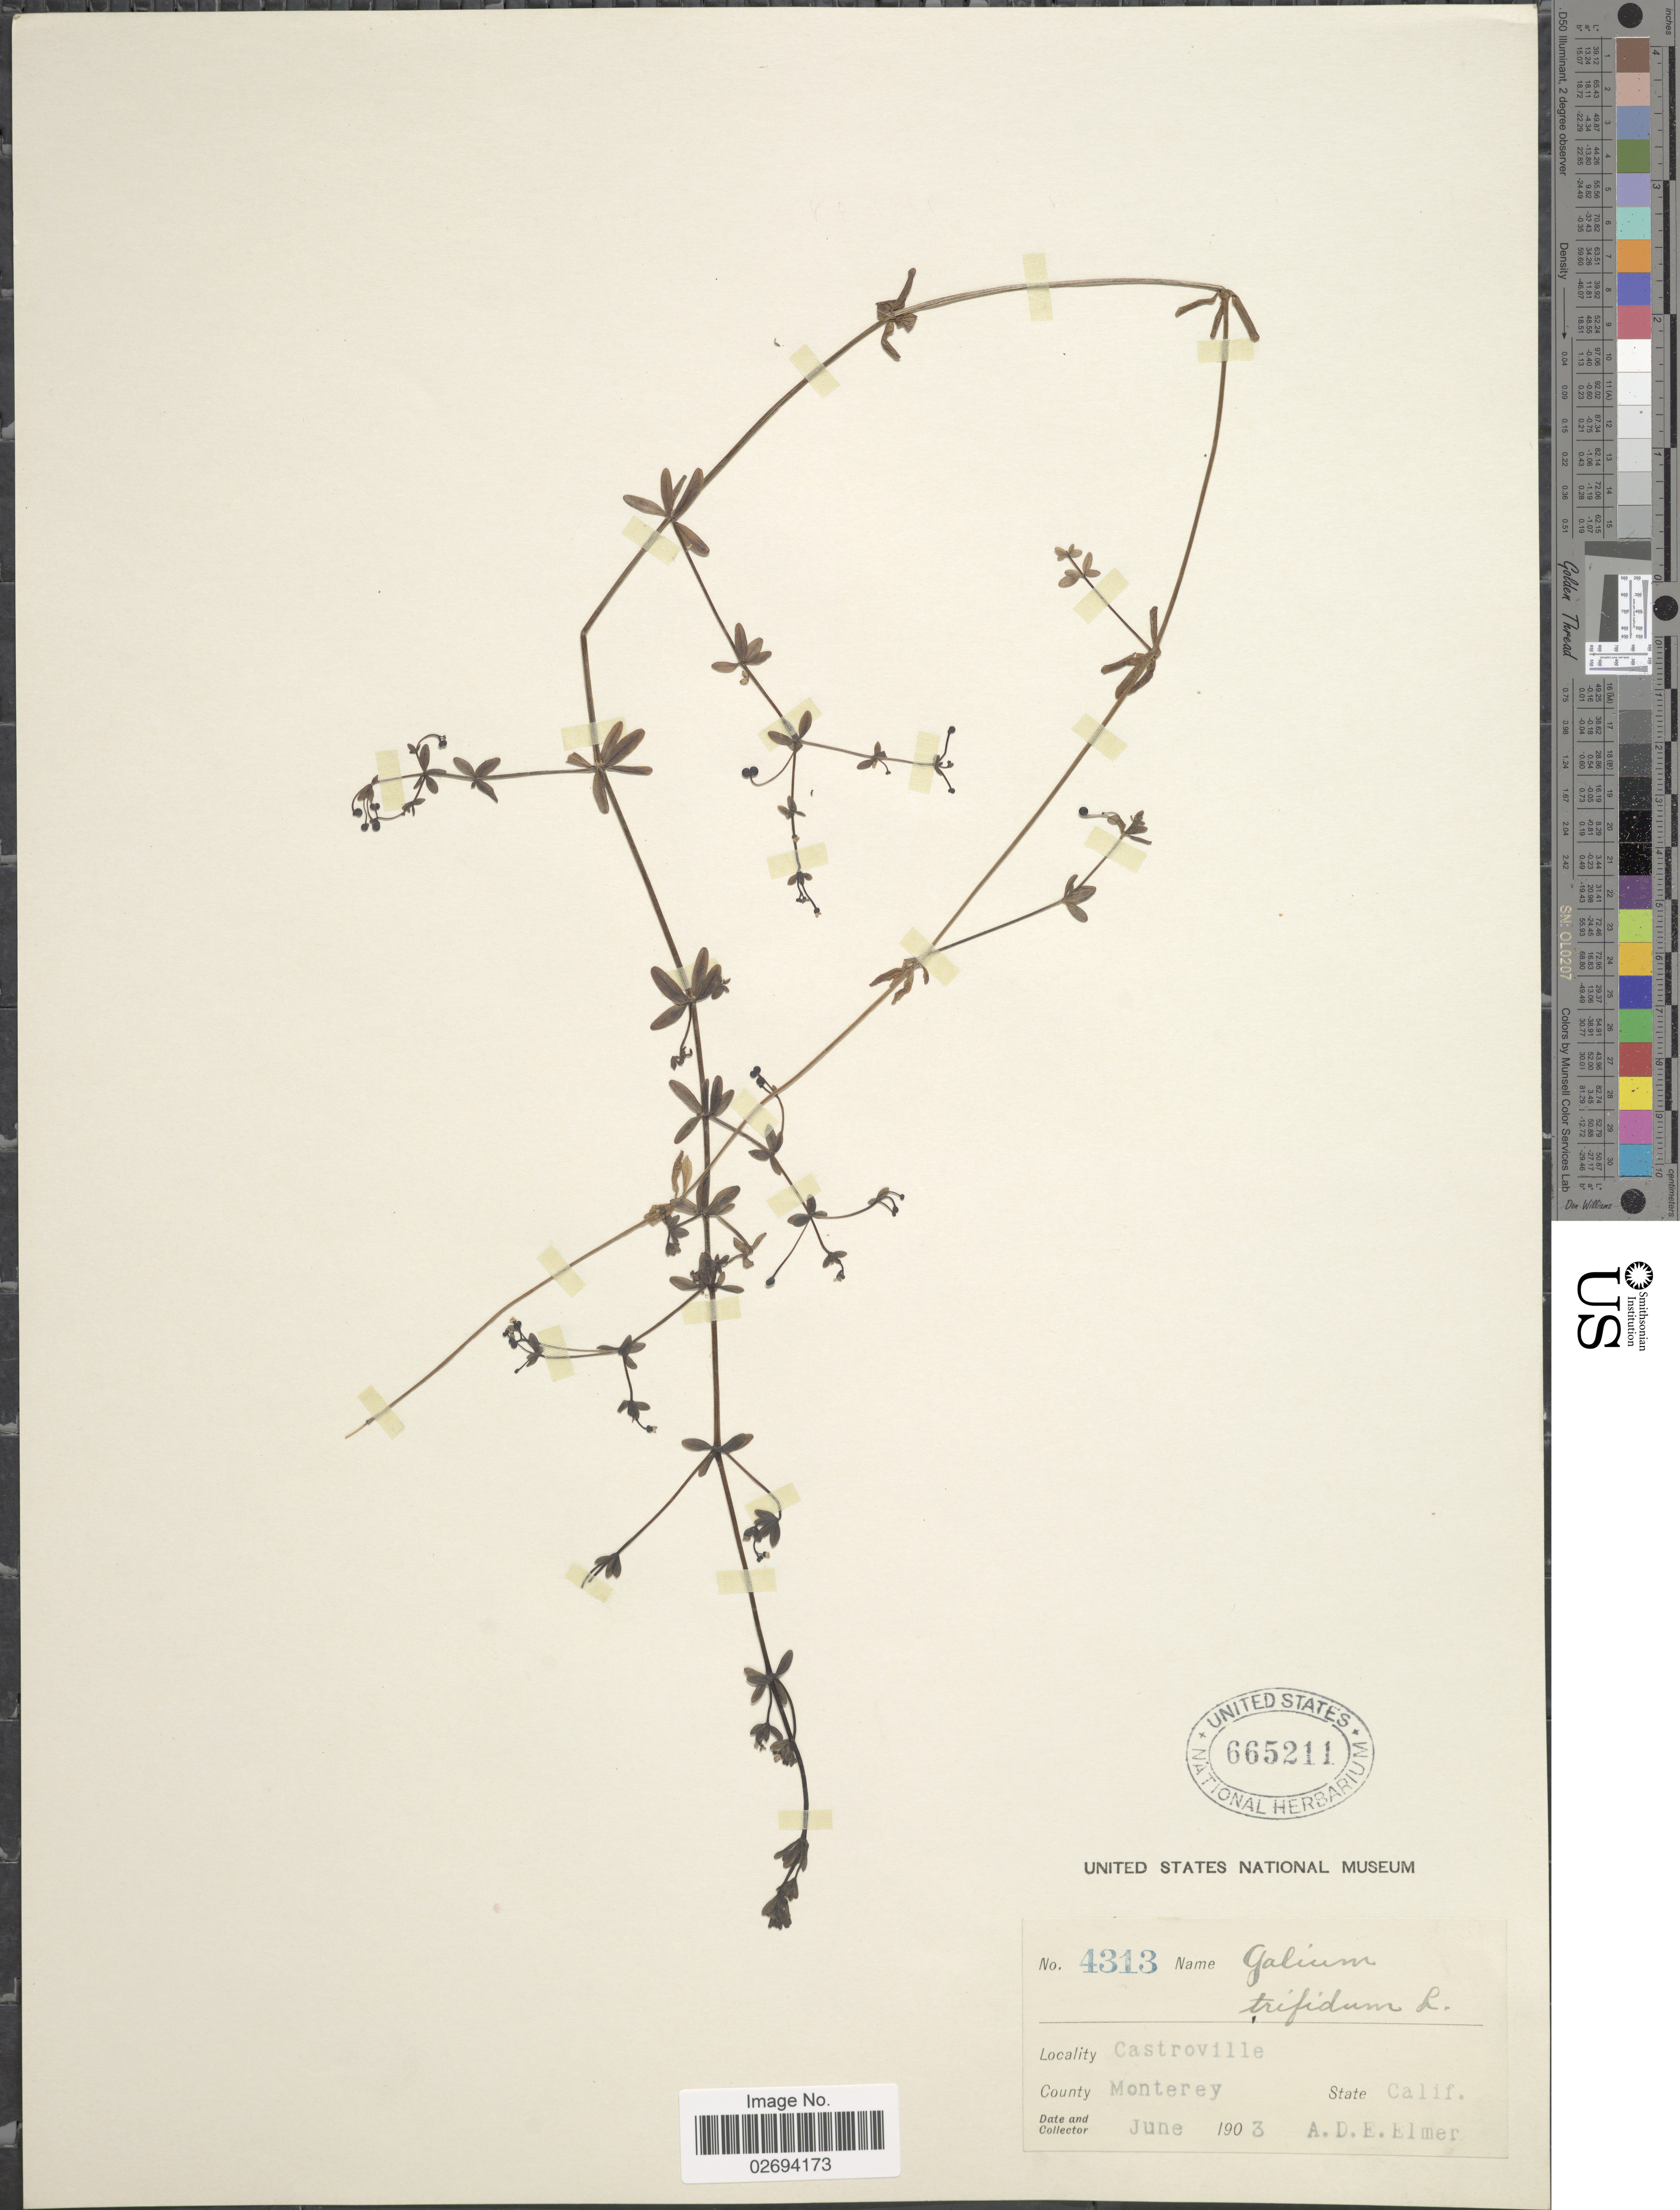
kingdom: Plantae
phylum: Tracheophyta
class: Magnoliopsida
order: Gentianales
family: Rubiaceae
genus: Galium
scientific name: Galium trifidum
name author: L.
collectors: A. D. E. Elmer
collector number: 4313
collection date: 1903-06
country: United States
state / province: California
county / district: Monterey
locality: Castroville, County Monterey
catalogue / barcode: US 665211